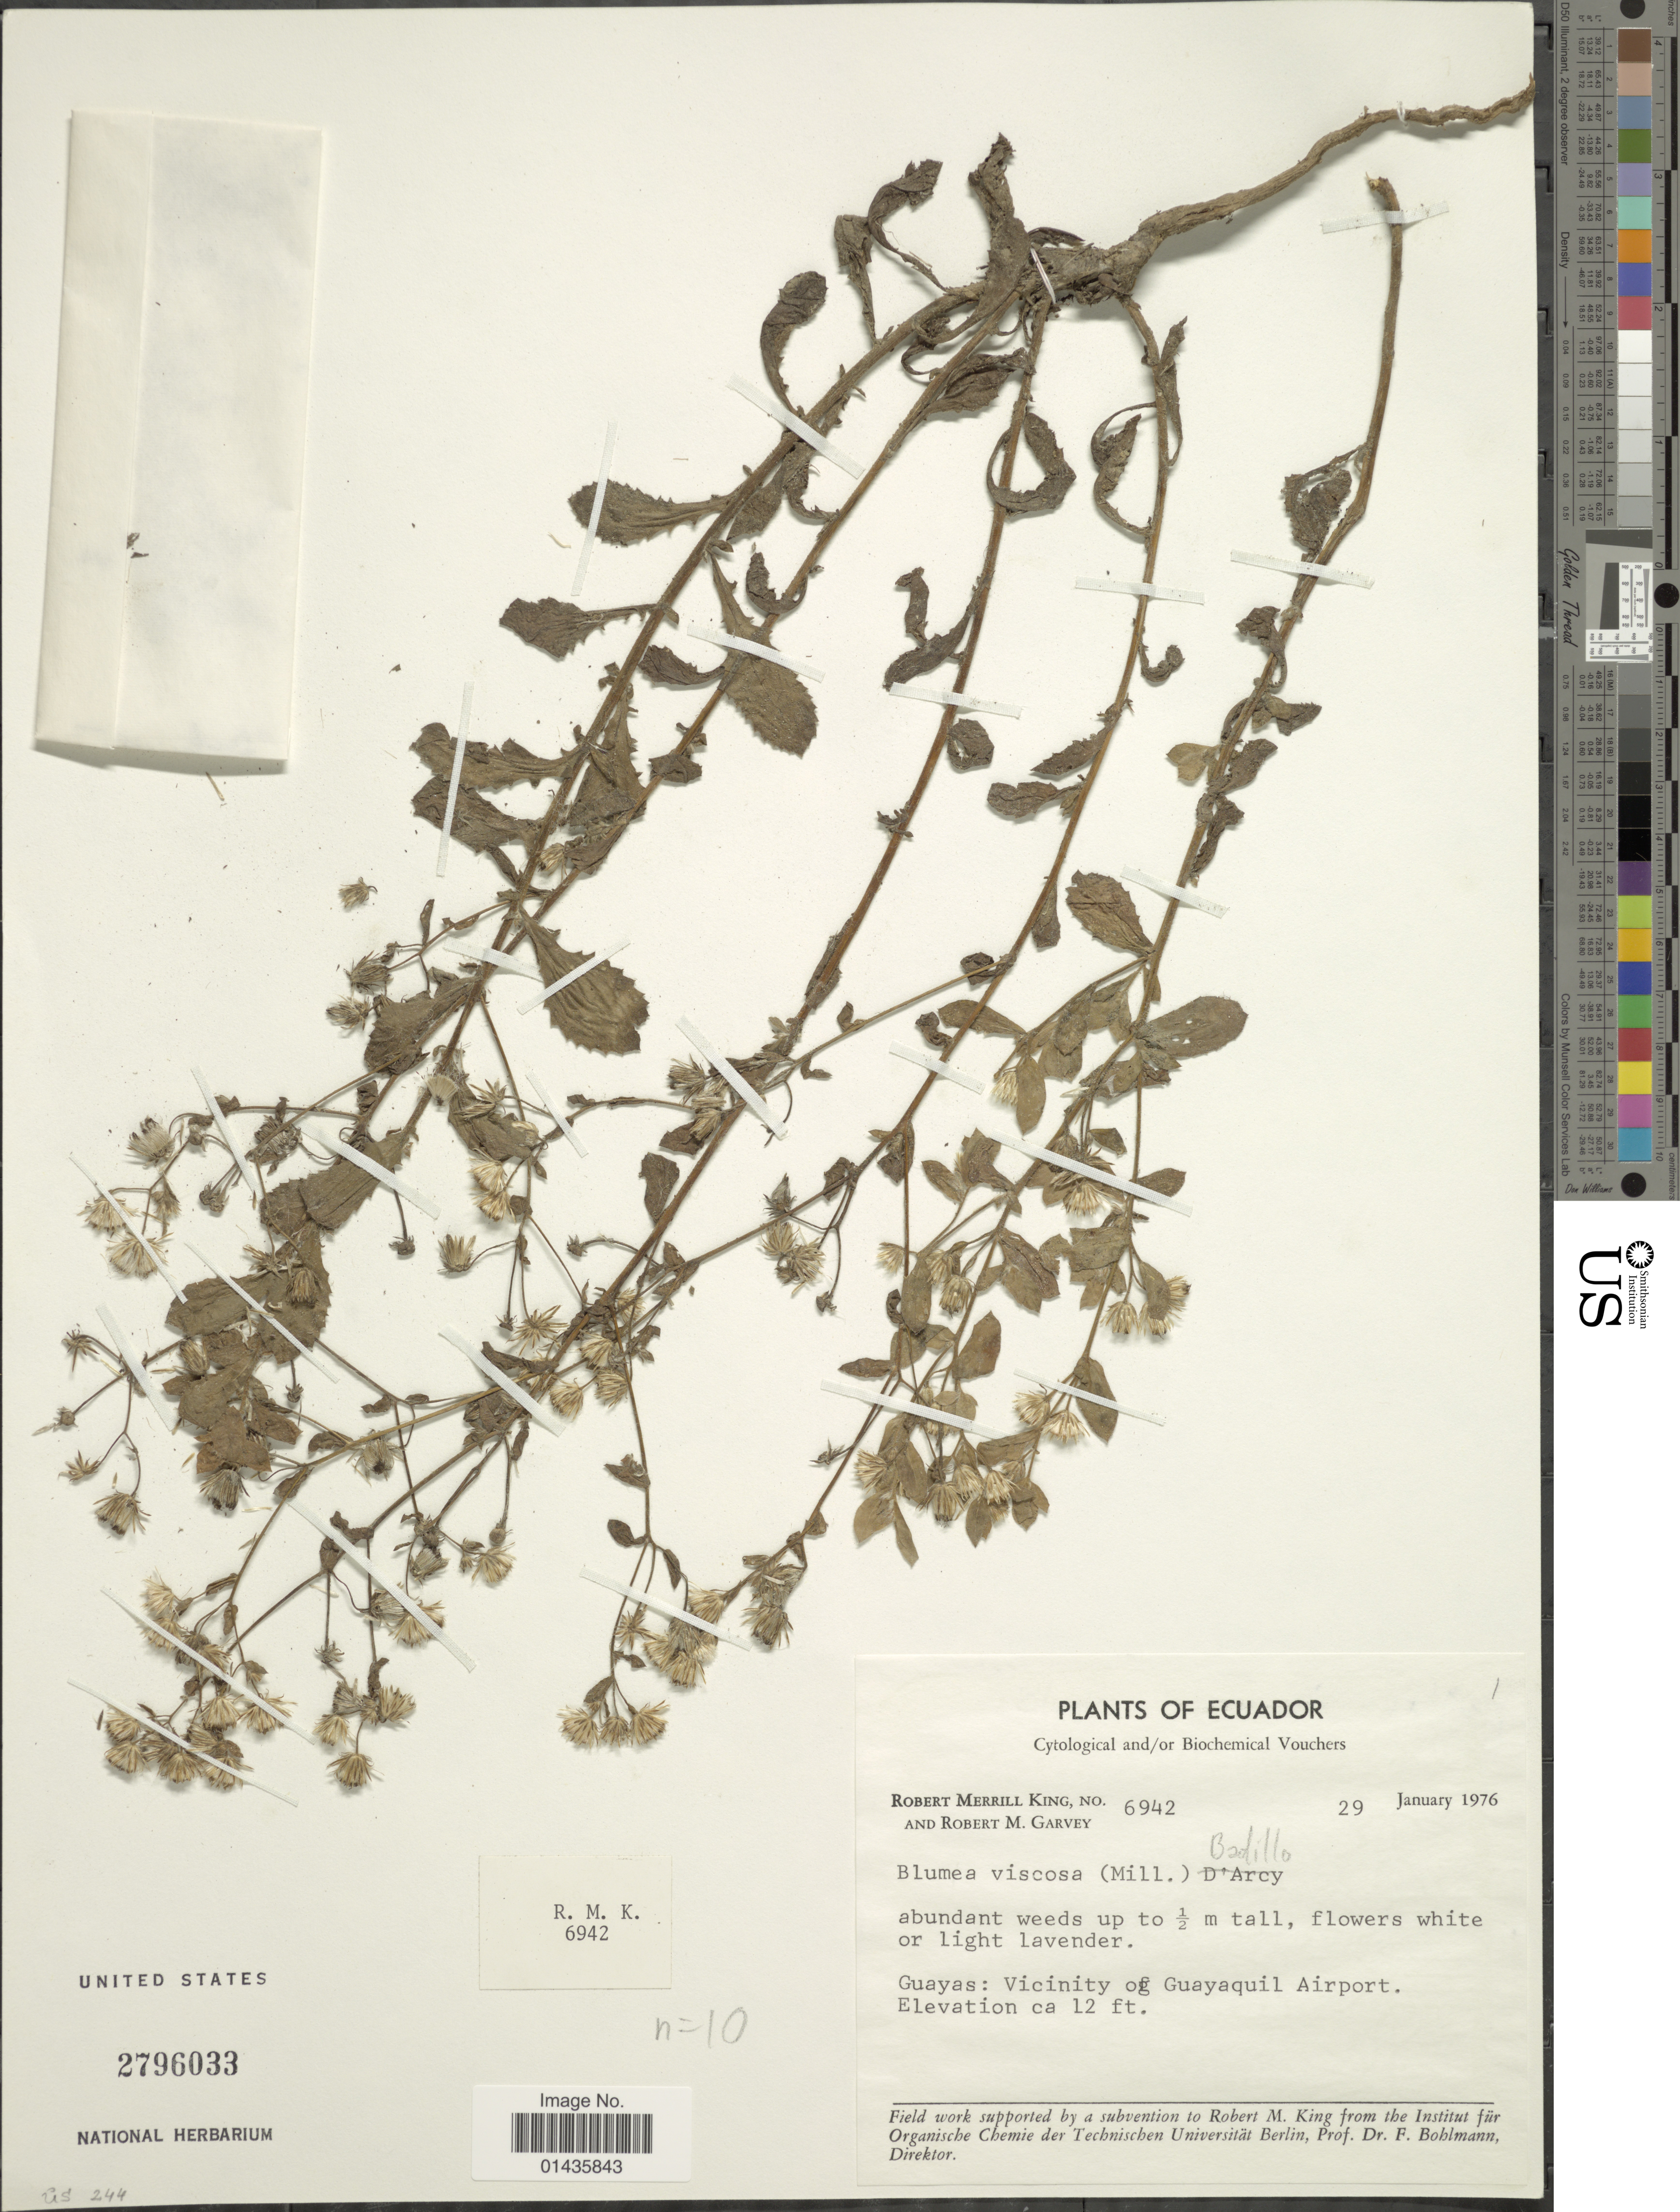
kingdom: Plantae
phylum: Tracheophyta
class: Magnoliopsida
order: Asterales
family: Asteraceae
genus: Pseudoconyza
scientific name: Pseudoconyza viscosa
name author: (Mill.) D'Arcy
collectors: R. M. King & R. Garvey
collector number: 6942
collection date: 1976-01-29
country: Ecuador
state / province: Guayas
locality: Vicinity of Guayaquil Airport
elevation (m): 4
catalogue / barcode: US 2796033